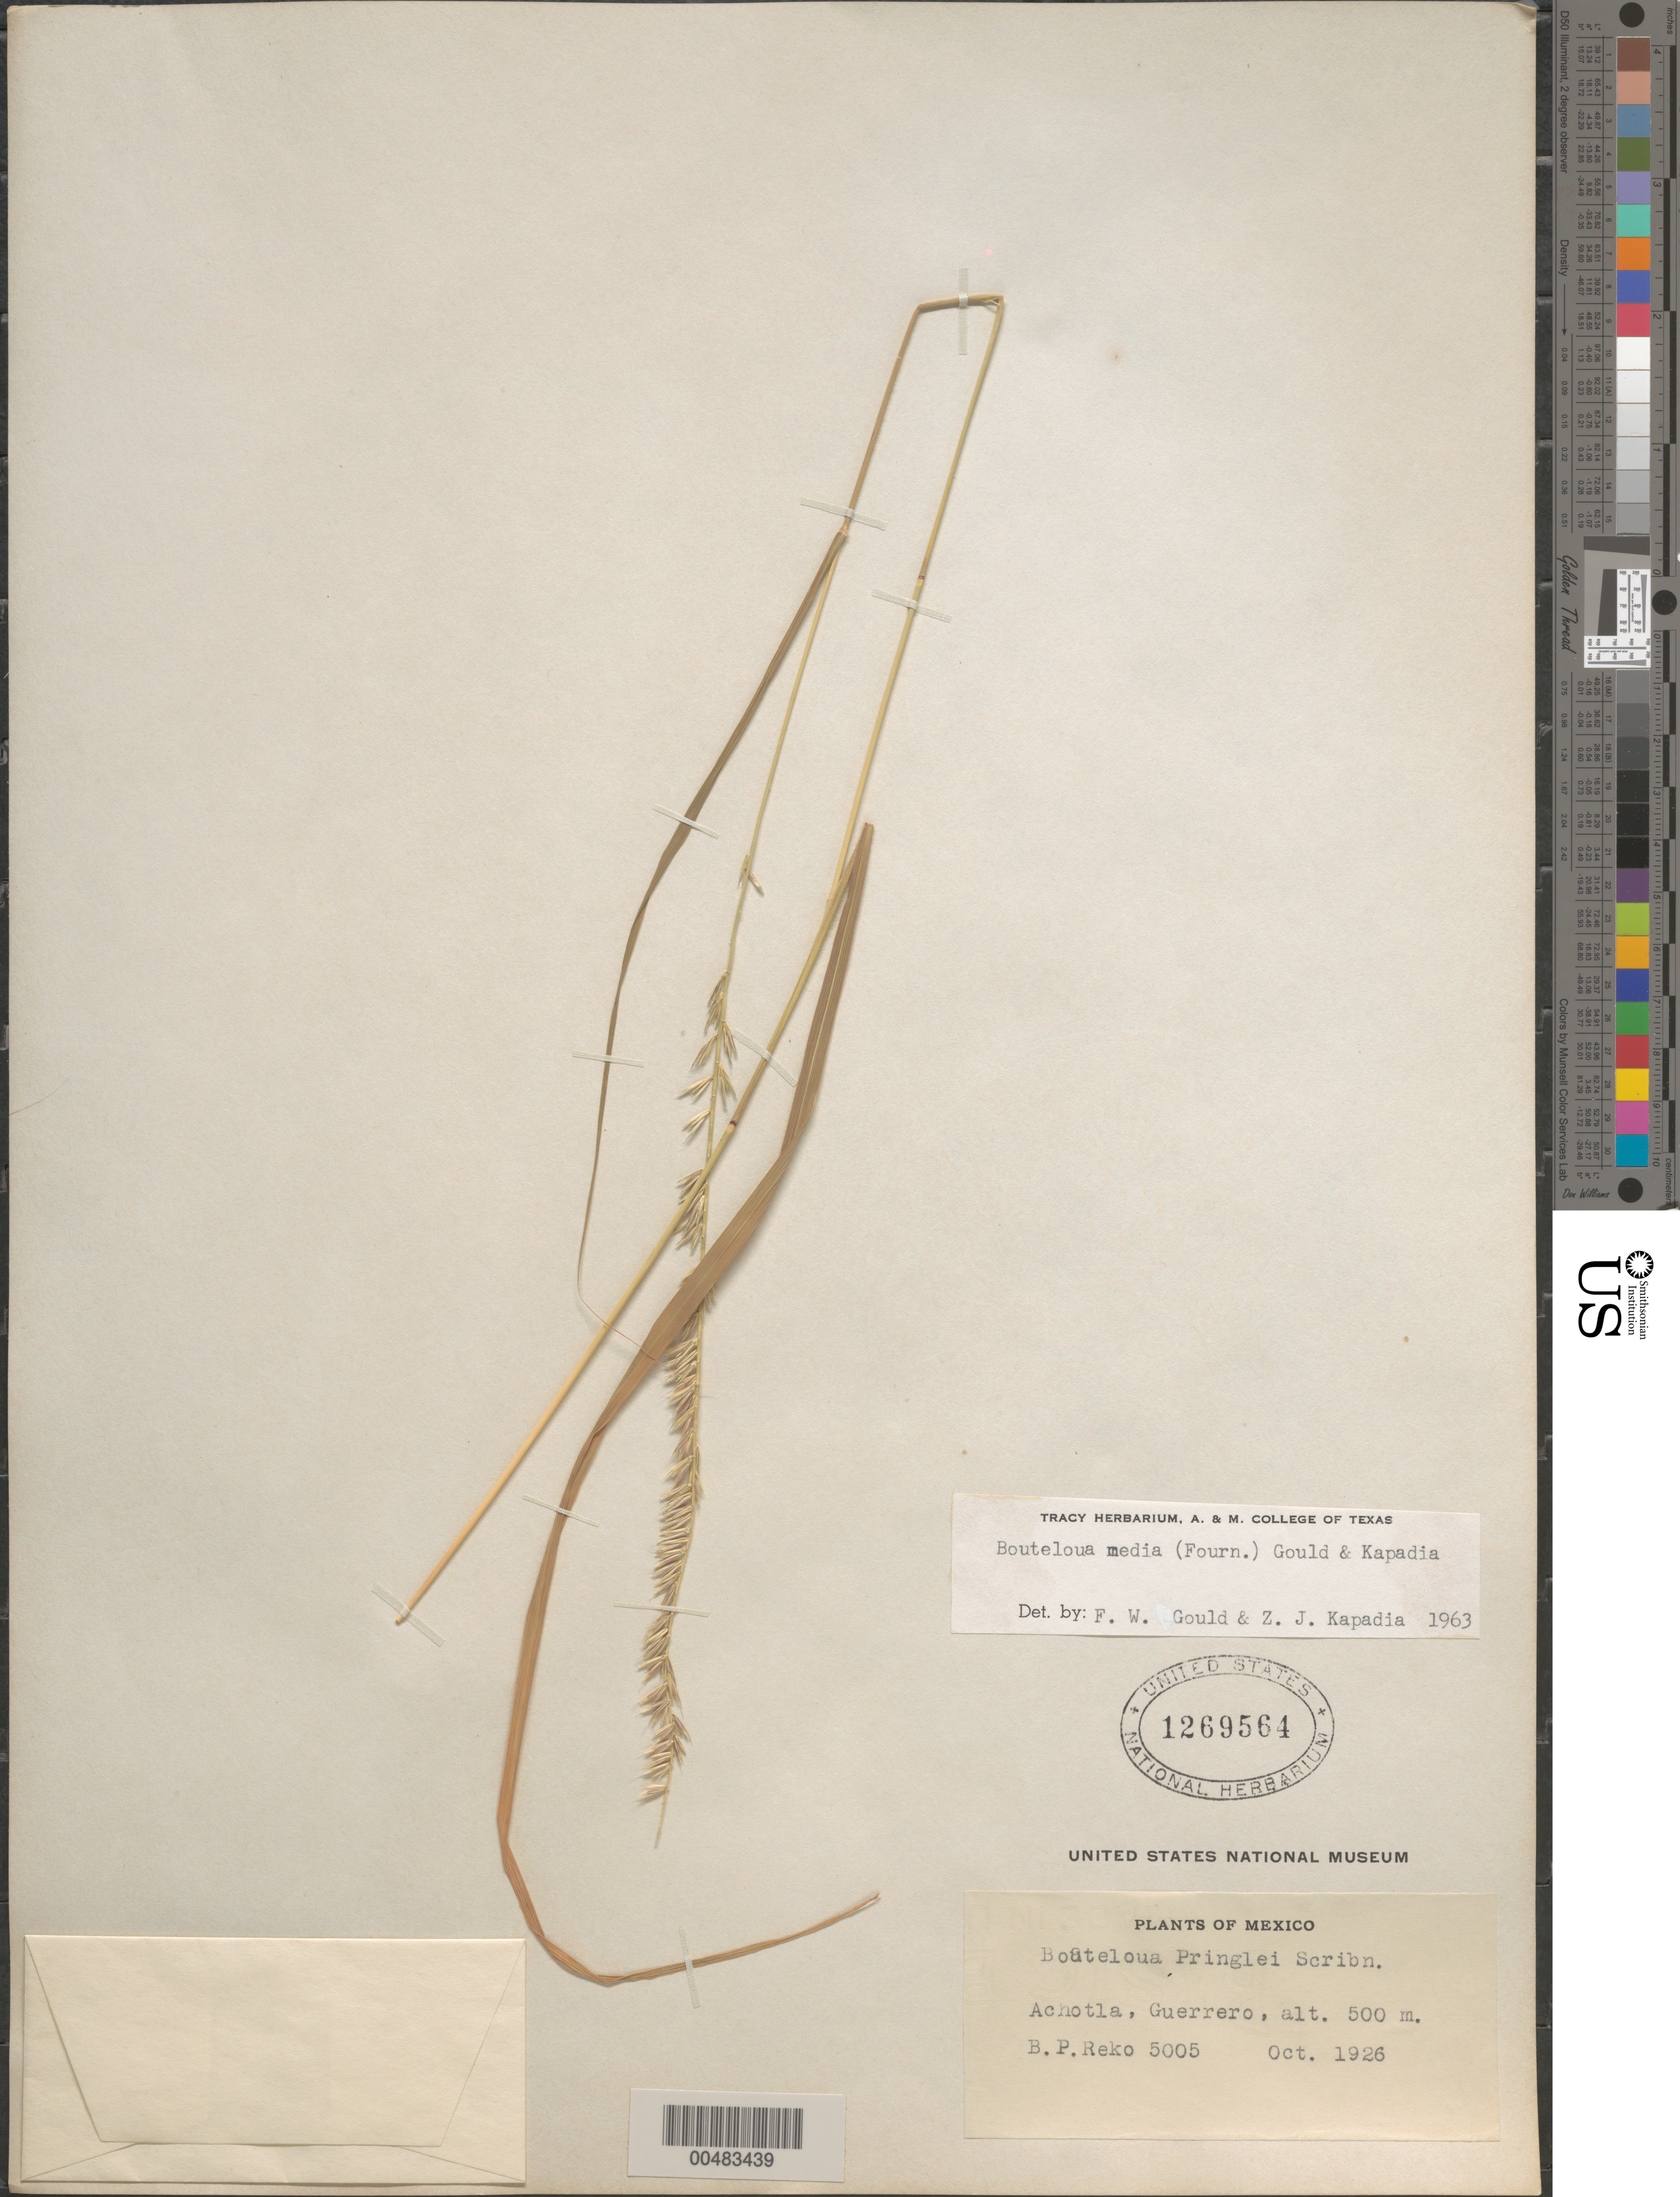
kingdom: Plantae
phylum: Tracheophyta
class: Liliopsida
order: Poales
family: Poaceae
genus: Bouteloua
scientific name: Bouteloua media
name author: (E. Fourn.) Gould & Kapadia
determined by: Gould, F. W.; Kapadia, Zarir J.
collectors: B. P. Reko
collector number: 5005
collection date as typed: Oct 1926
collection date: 1926-10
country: Mexico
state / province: Guerrero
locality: Achotla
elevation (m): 500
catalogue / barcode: US 1269564